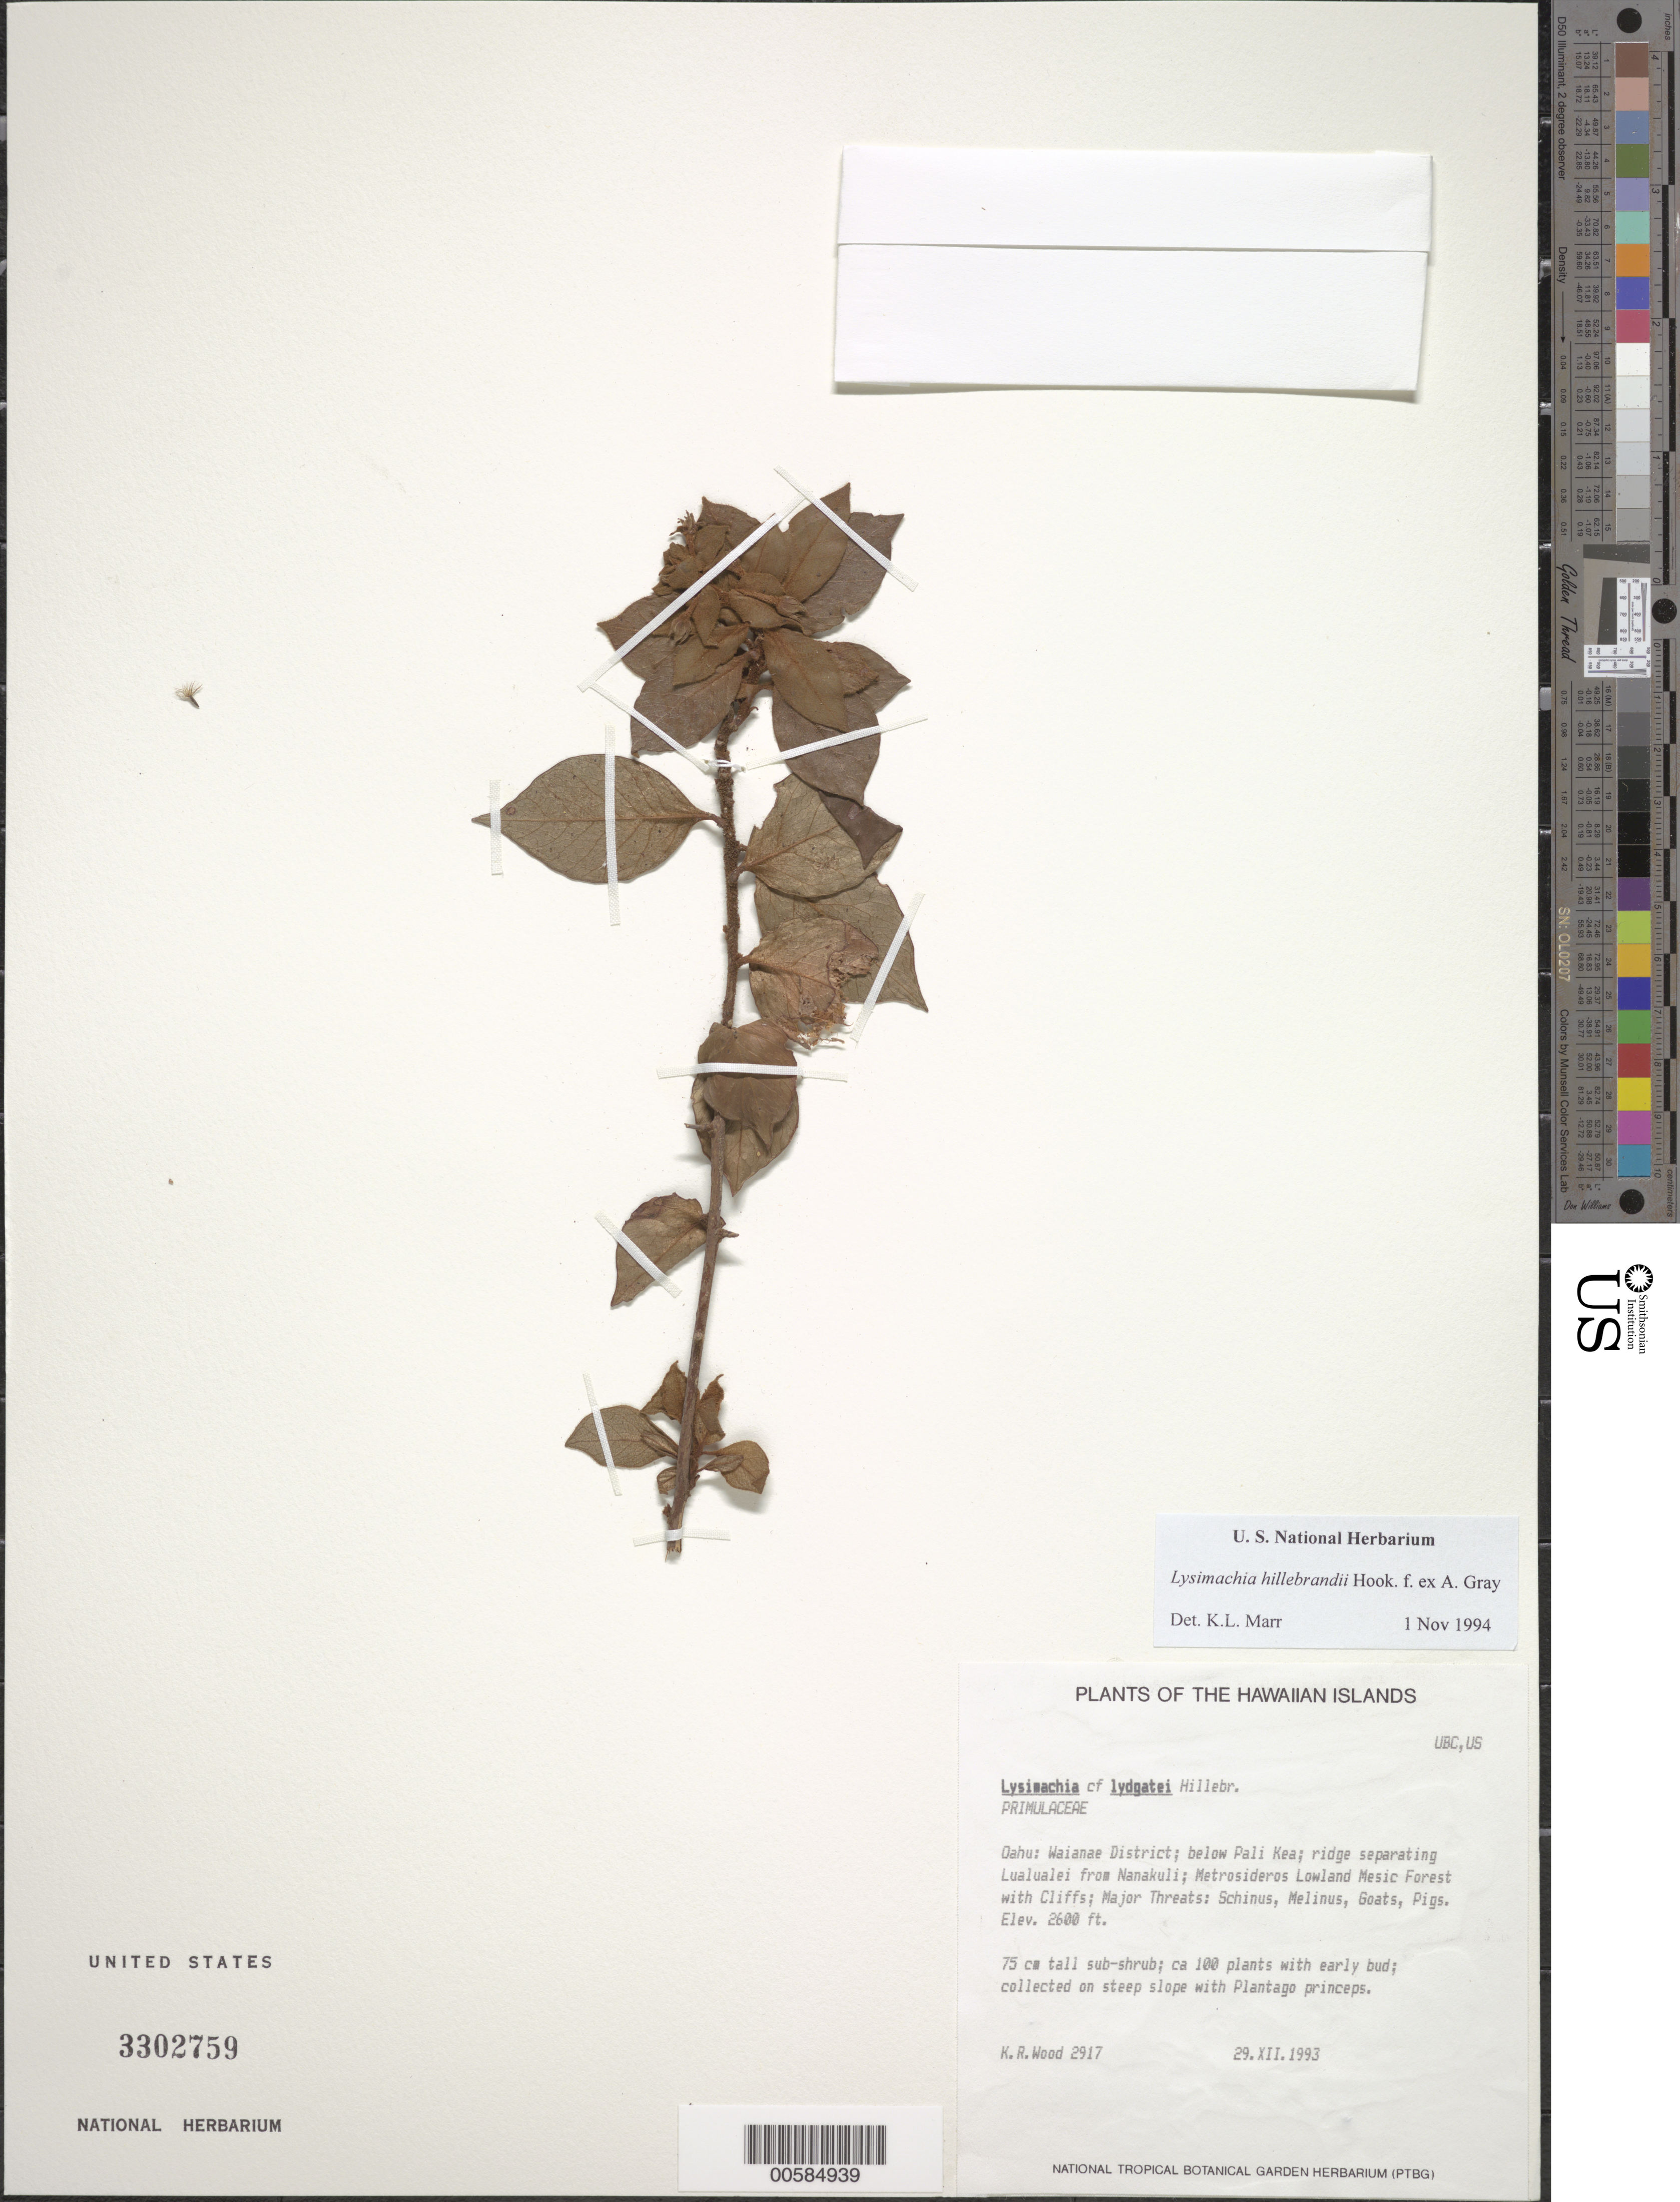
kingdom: Plantae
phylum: Tracheophyta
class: Magnoliopsida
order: Ericales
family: Primulaceae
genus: Lysimachia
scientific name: Lysimachia lydgatei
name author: Hillebr.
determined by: Marr, K. L., (UBC), University of British Columbia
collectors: K. R. Wood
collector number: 2917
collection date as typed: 29 Dec 1993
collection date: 1993-12-29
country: United States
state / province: Hawaii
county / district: Honolulu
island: Oahu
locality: Waianae Dist; below Pali Kea; ridge separating Lualualei from Nanakuli.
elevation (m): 792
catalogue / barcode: US 3302759